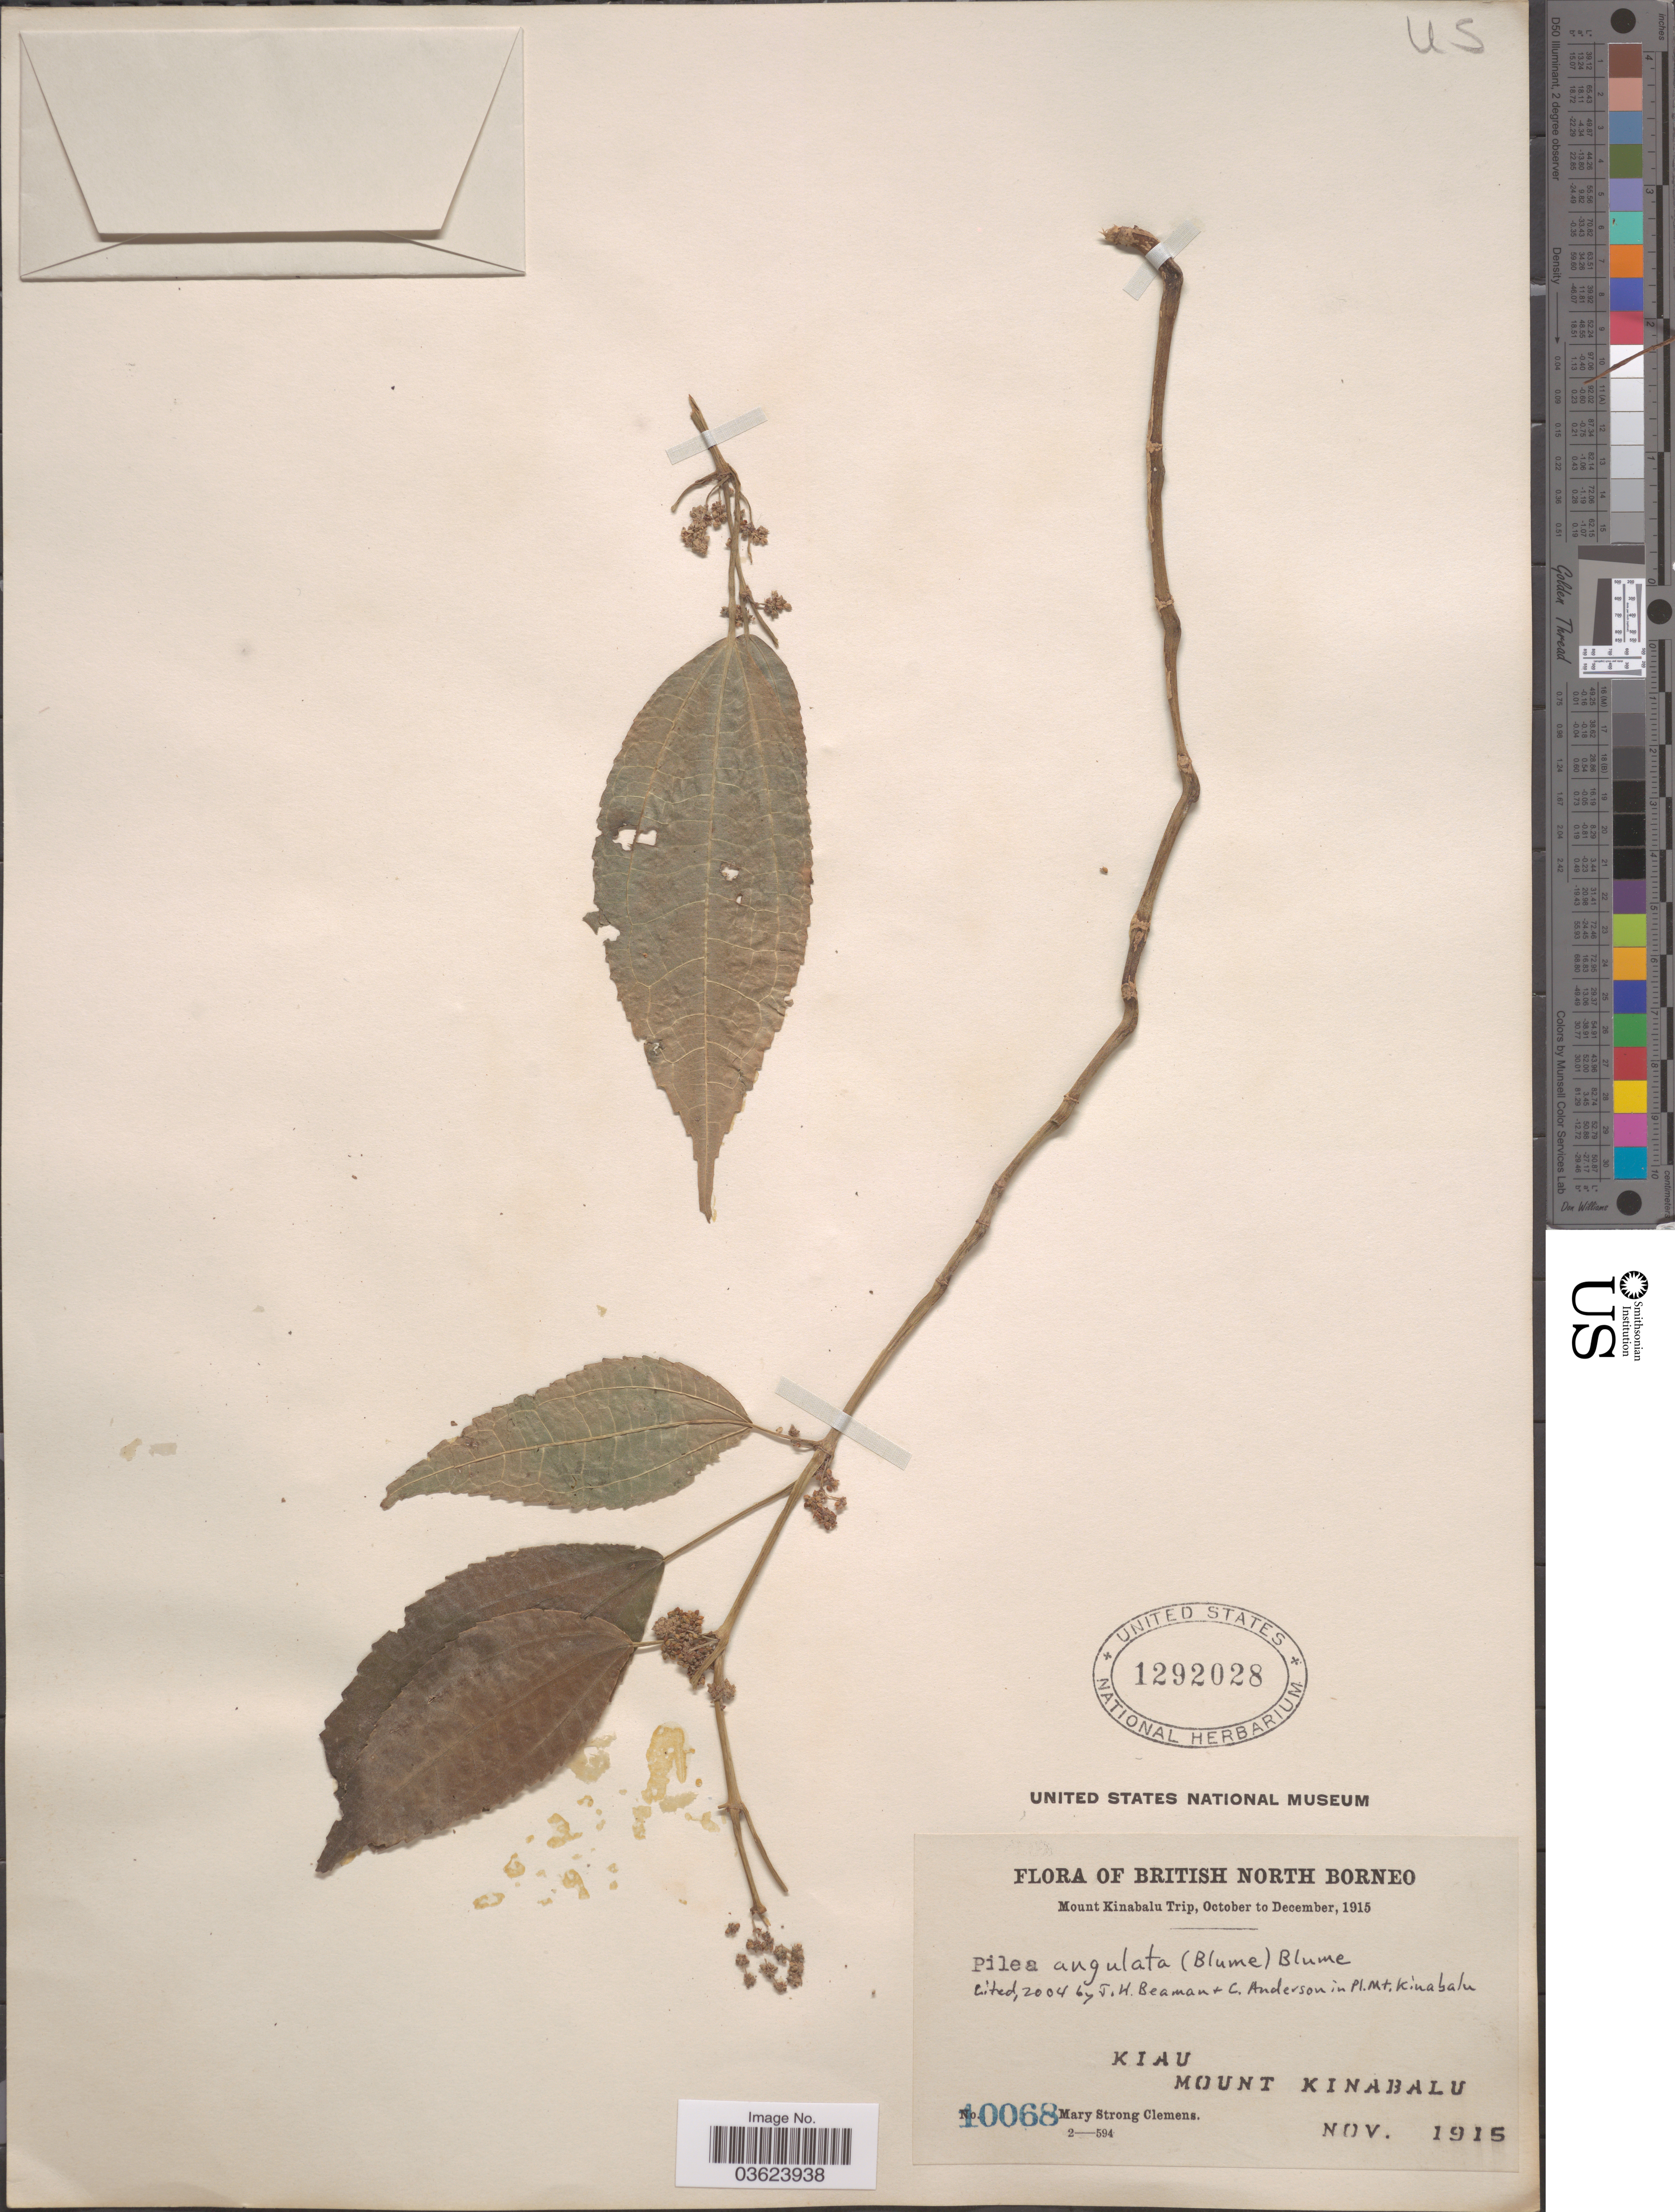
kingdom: Plantae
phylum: Tracheophyta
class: Magnoliopsida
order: Rosales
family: Urticaceae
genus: Pilea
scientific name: Pilea angulata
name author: Blume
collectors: M. S. Clemens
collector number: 10068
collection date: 1915-11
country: Malaysia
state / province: Sabah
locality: British North Borneo. Kiau. Mount Kinabalu.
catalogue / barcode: US 1292028